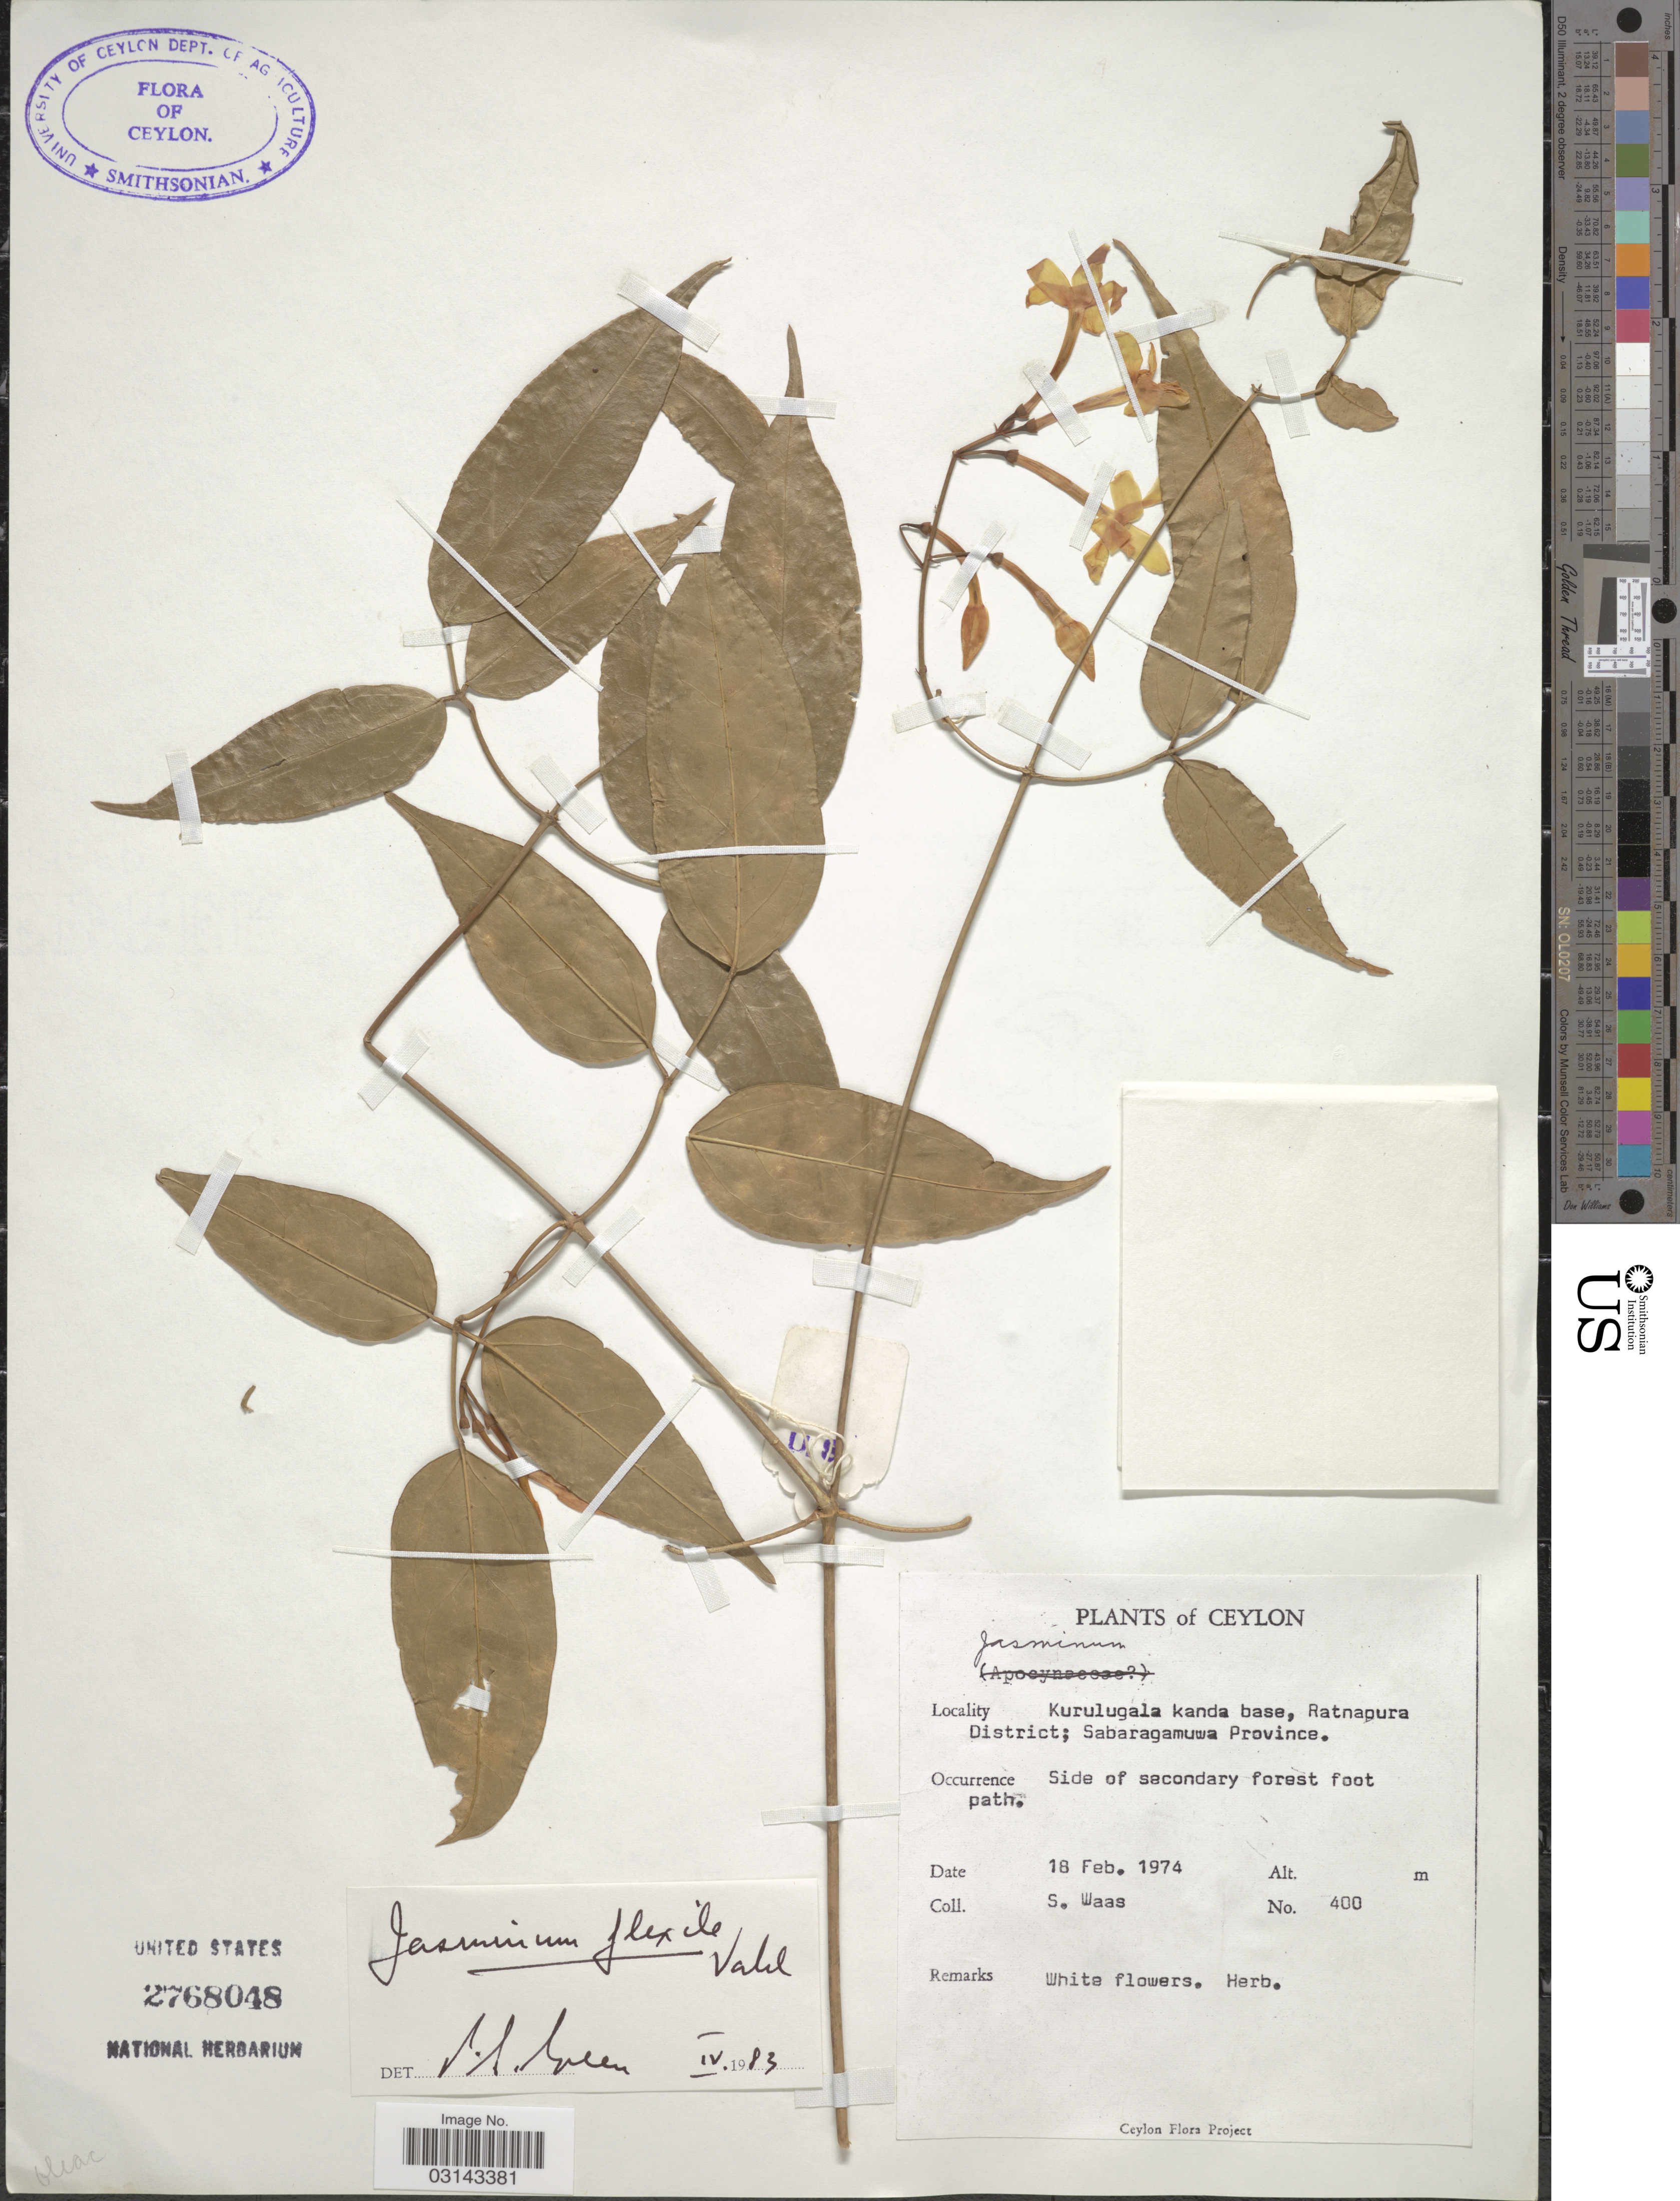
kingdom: Plantae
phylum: Tracheophyta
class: Magnoliopsida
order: Lamiales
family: Oleaceae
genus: Jasminum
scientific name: Jasminum flexile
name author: Vahl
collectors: S. Waas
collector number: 400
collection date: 1974-02-18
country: Sri Lanka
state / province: Sabaragamuwa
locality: Ceylon. Kurulugala kanda base, Ratnapura District.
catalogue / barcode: US 2768048